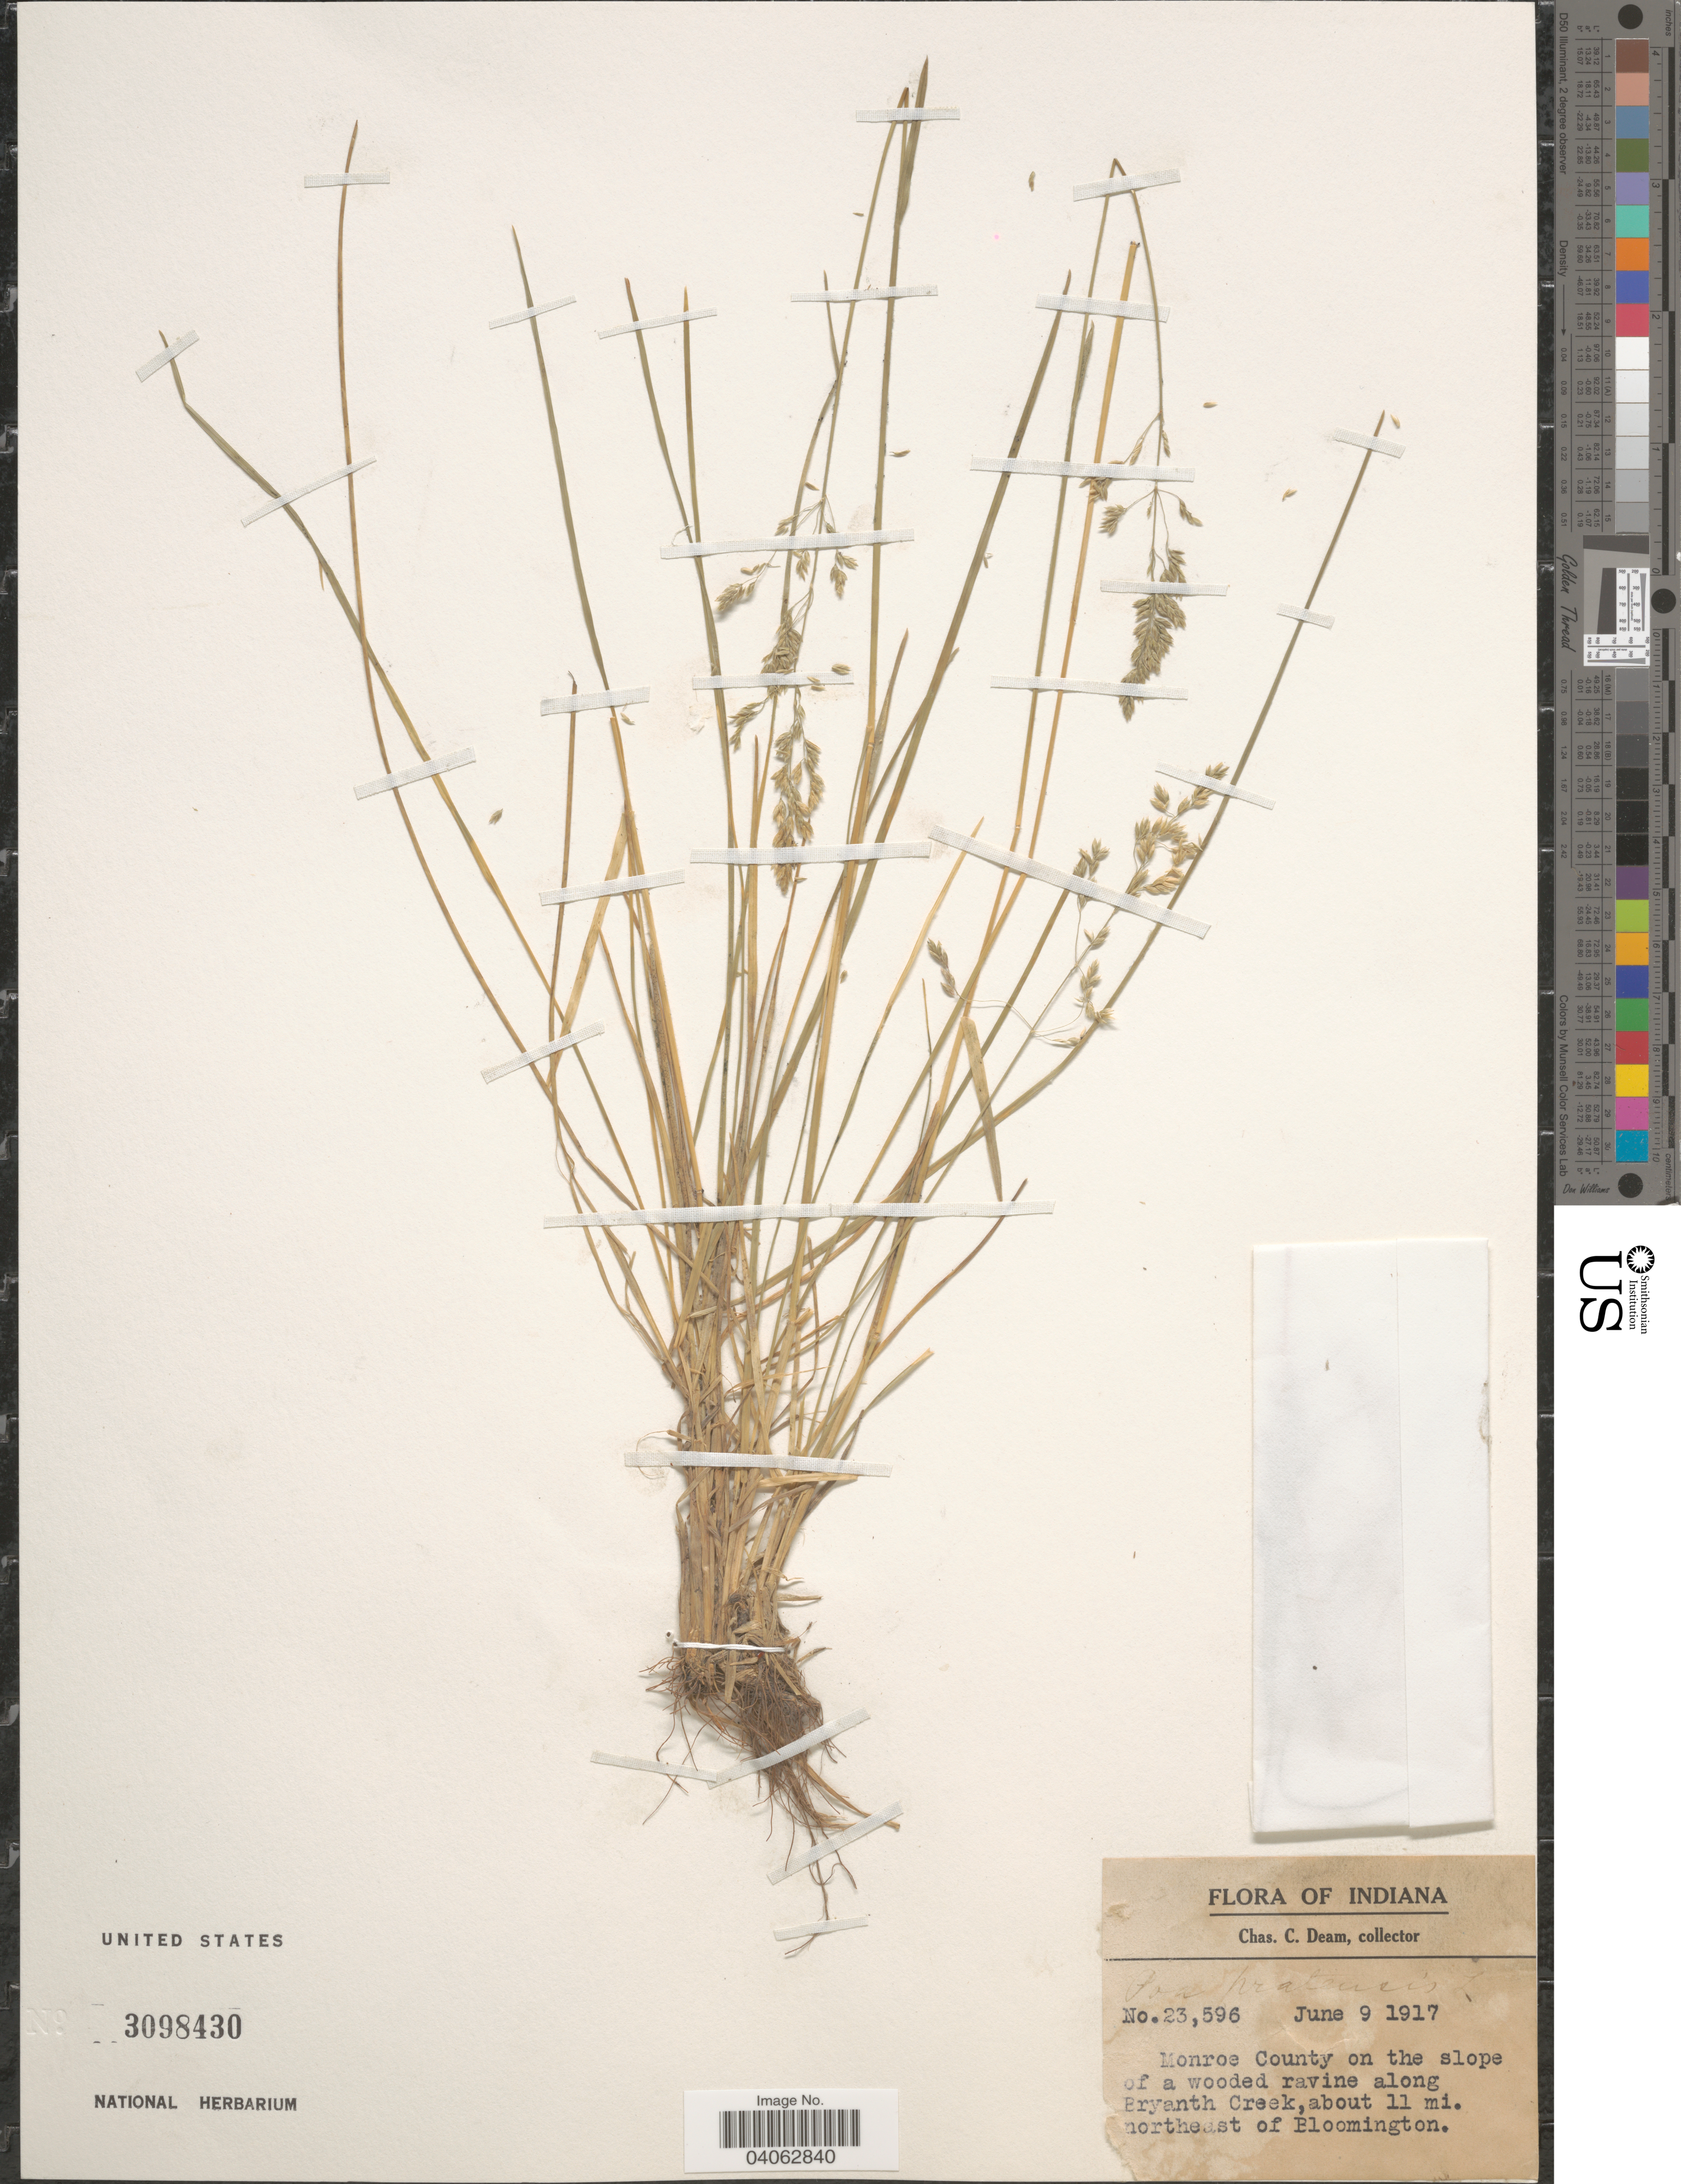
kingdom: Plantae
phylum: Tracheophyta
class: Liliopsida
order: Poales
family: Poaceae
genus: Poa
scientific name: Poa pratensis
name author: L.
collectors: C. C. Deam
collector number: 23596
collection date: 1917-06-09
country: United States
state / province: Indiana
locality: Monroe County on the slope of a wooded ravine along Bryanth Creek, about 11 mi. northeast of Bloomington.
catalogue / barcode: US 3098430